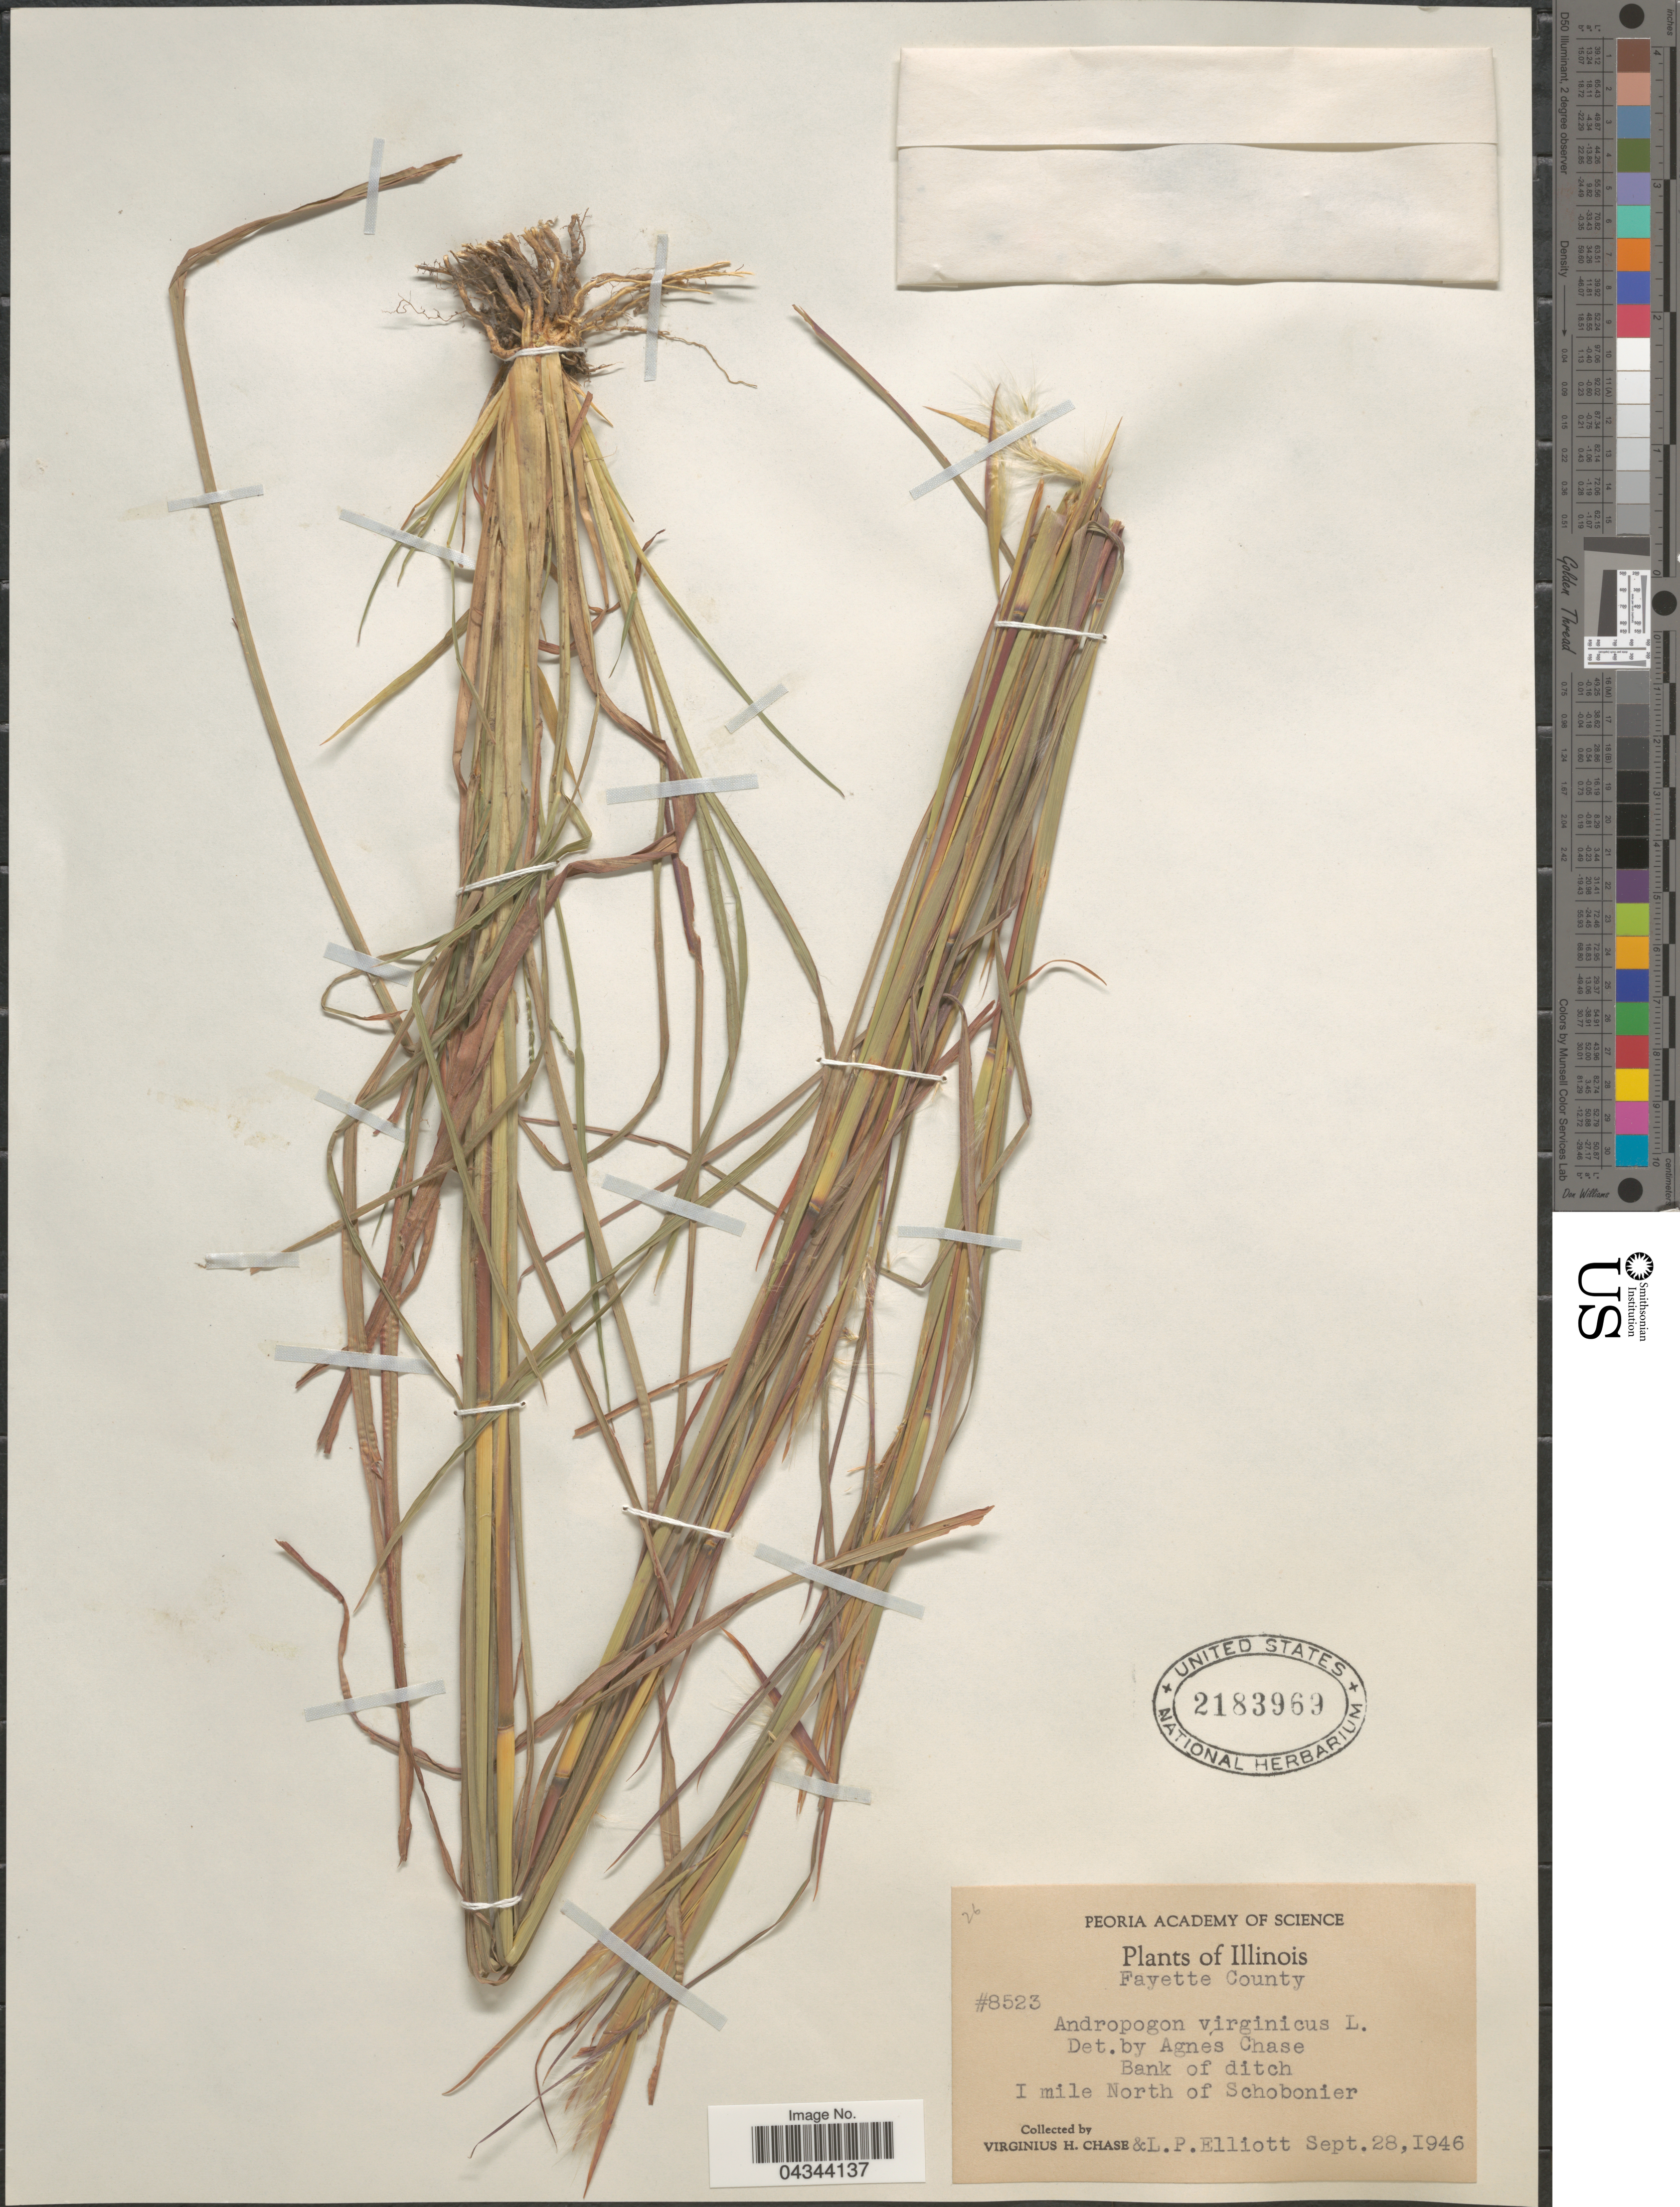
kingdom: Plantae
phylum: Tracheophyta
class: Liliopsida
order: Poales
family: Poaceae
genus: Andropogon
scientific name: Andropogon virginicus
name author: L.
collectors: V. H. Chase & L. Elliott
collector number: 8523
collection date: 1946-09-28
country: United States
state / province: Illinois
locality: Fayette County. 1 mile North of Schobonier.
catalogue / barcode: US 2183969